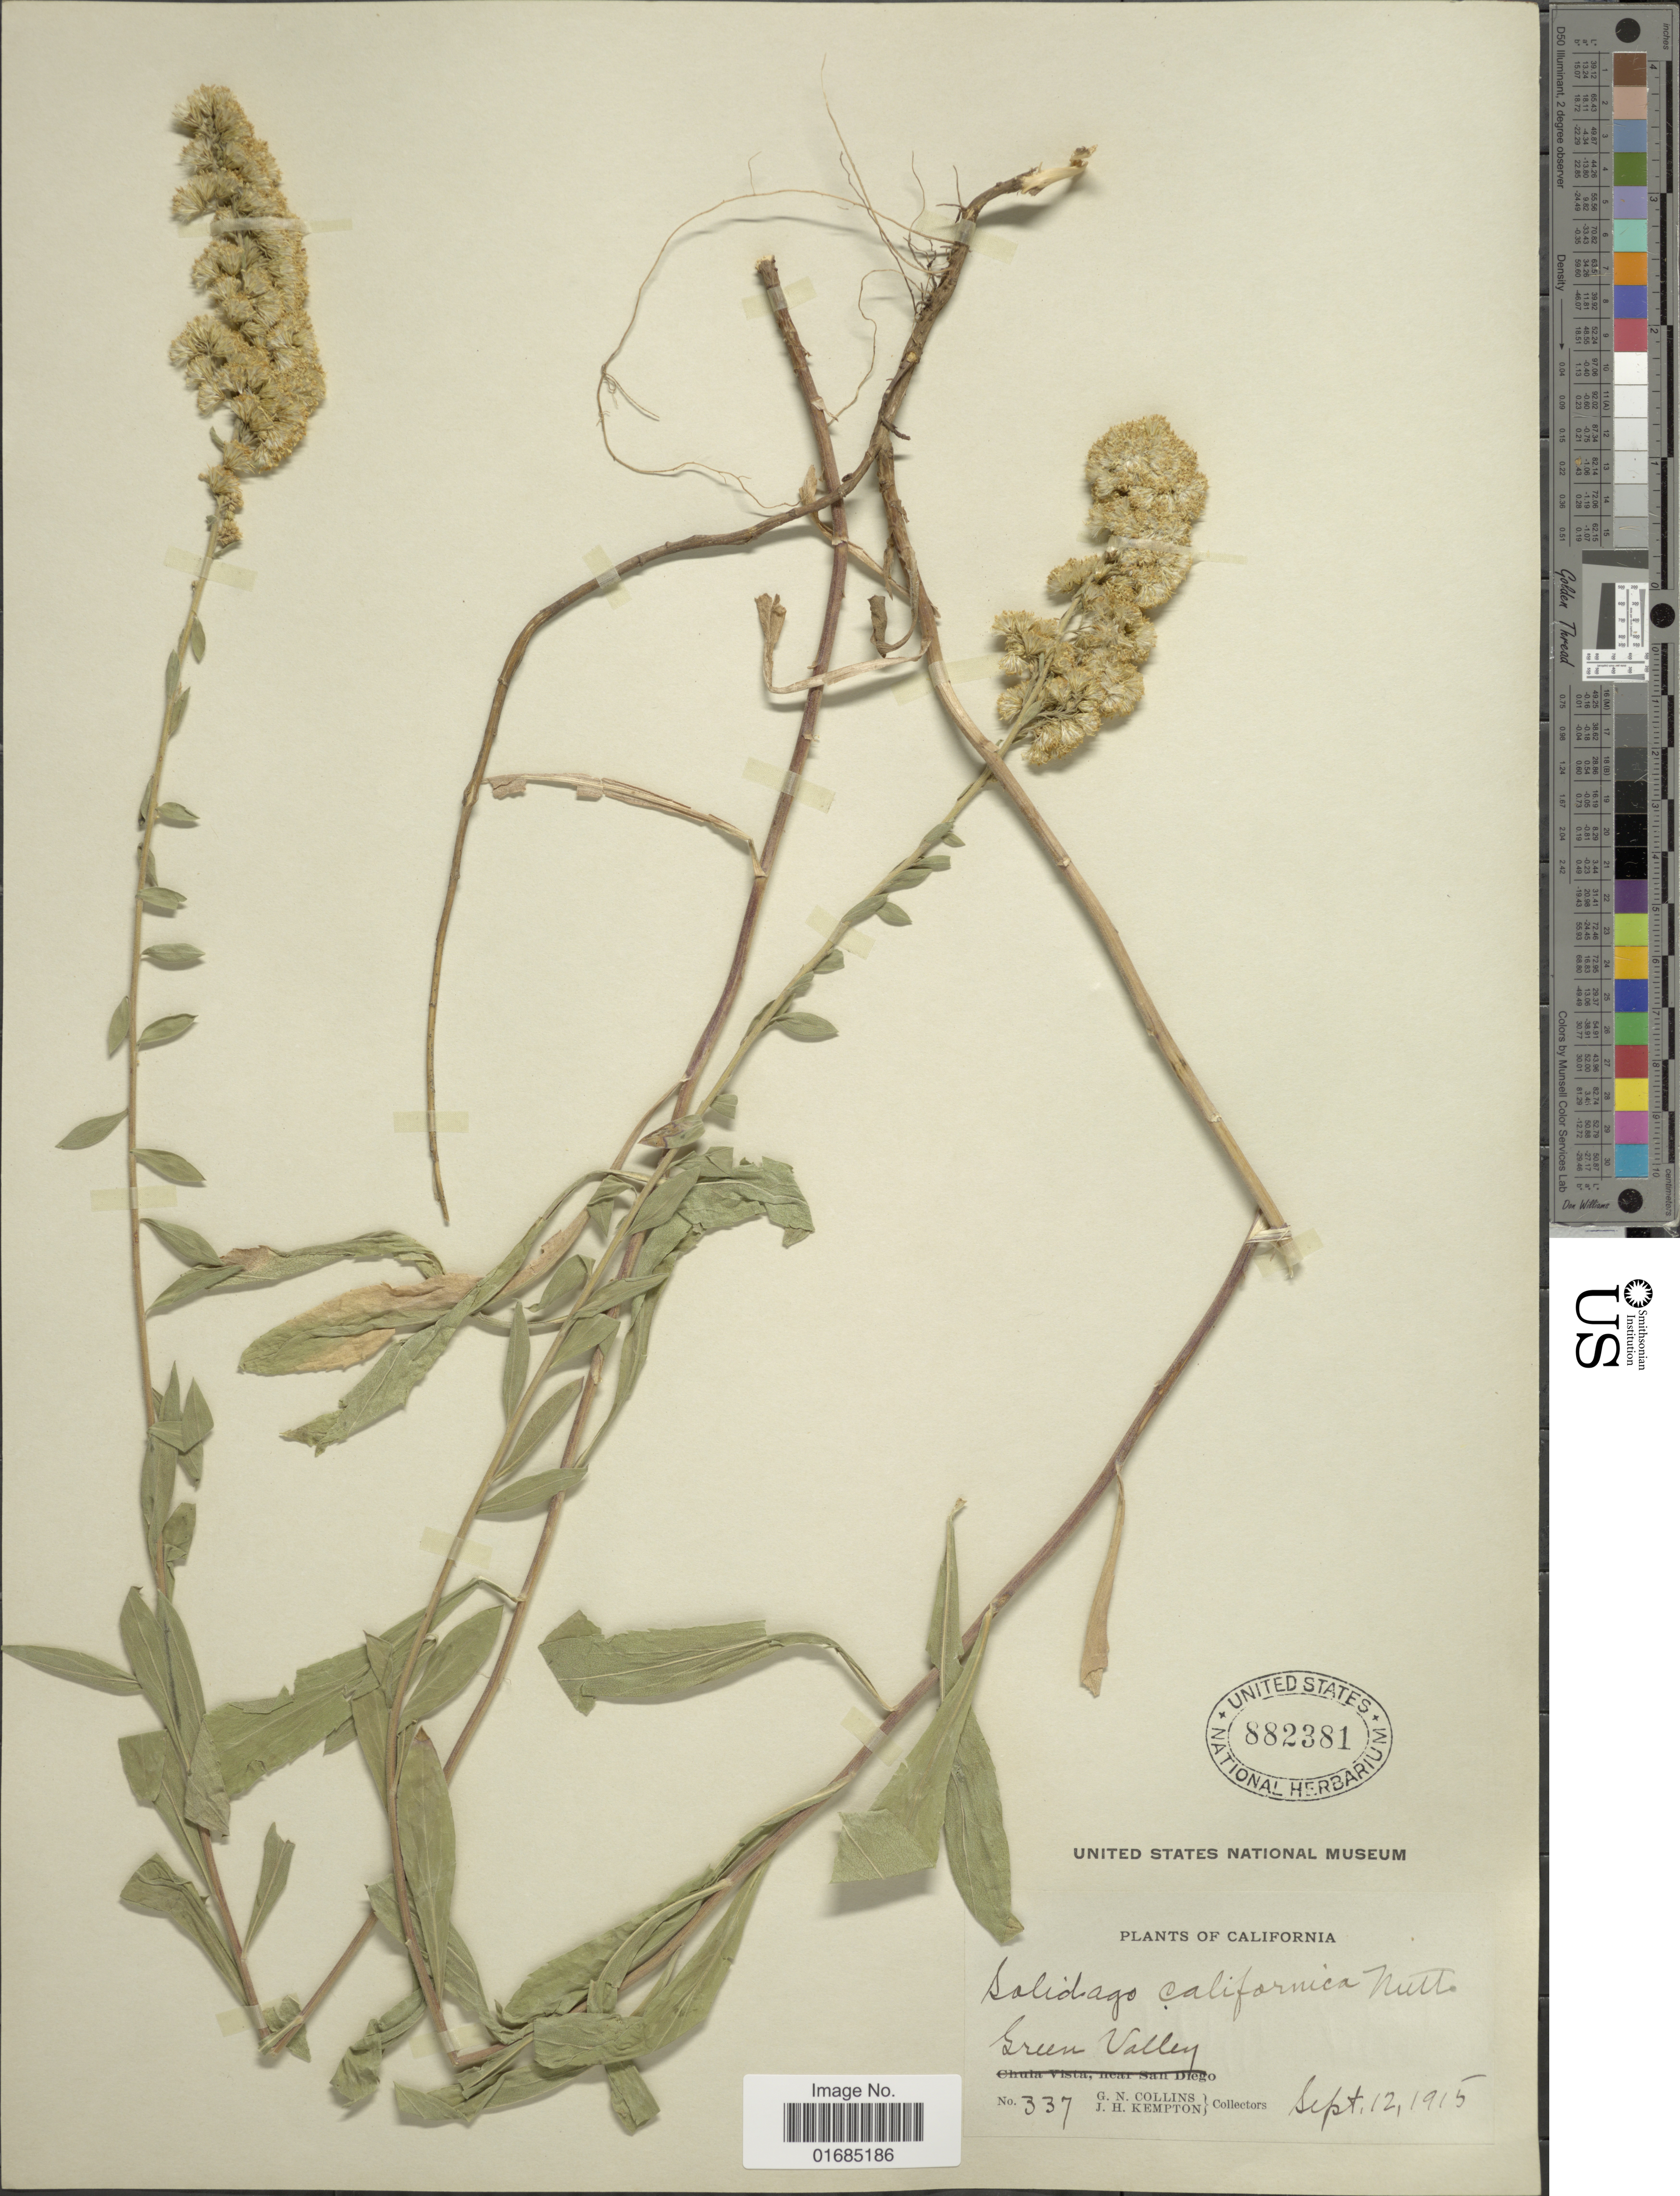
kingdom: Plantae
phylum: Tracheophyta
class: Magnoliopsida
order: Asterales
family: Asteraceae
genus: Solidago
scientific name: Solidago californica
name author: Nutt.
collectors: G. Collins & J. H. Kempton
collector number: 337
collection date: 1915-09-12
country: United States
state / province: California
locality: Green Valley.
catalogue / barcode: US 882381